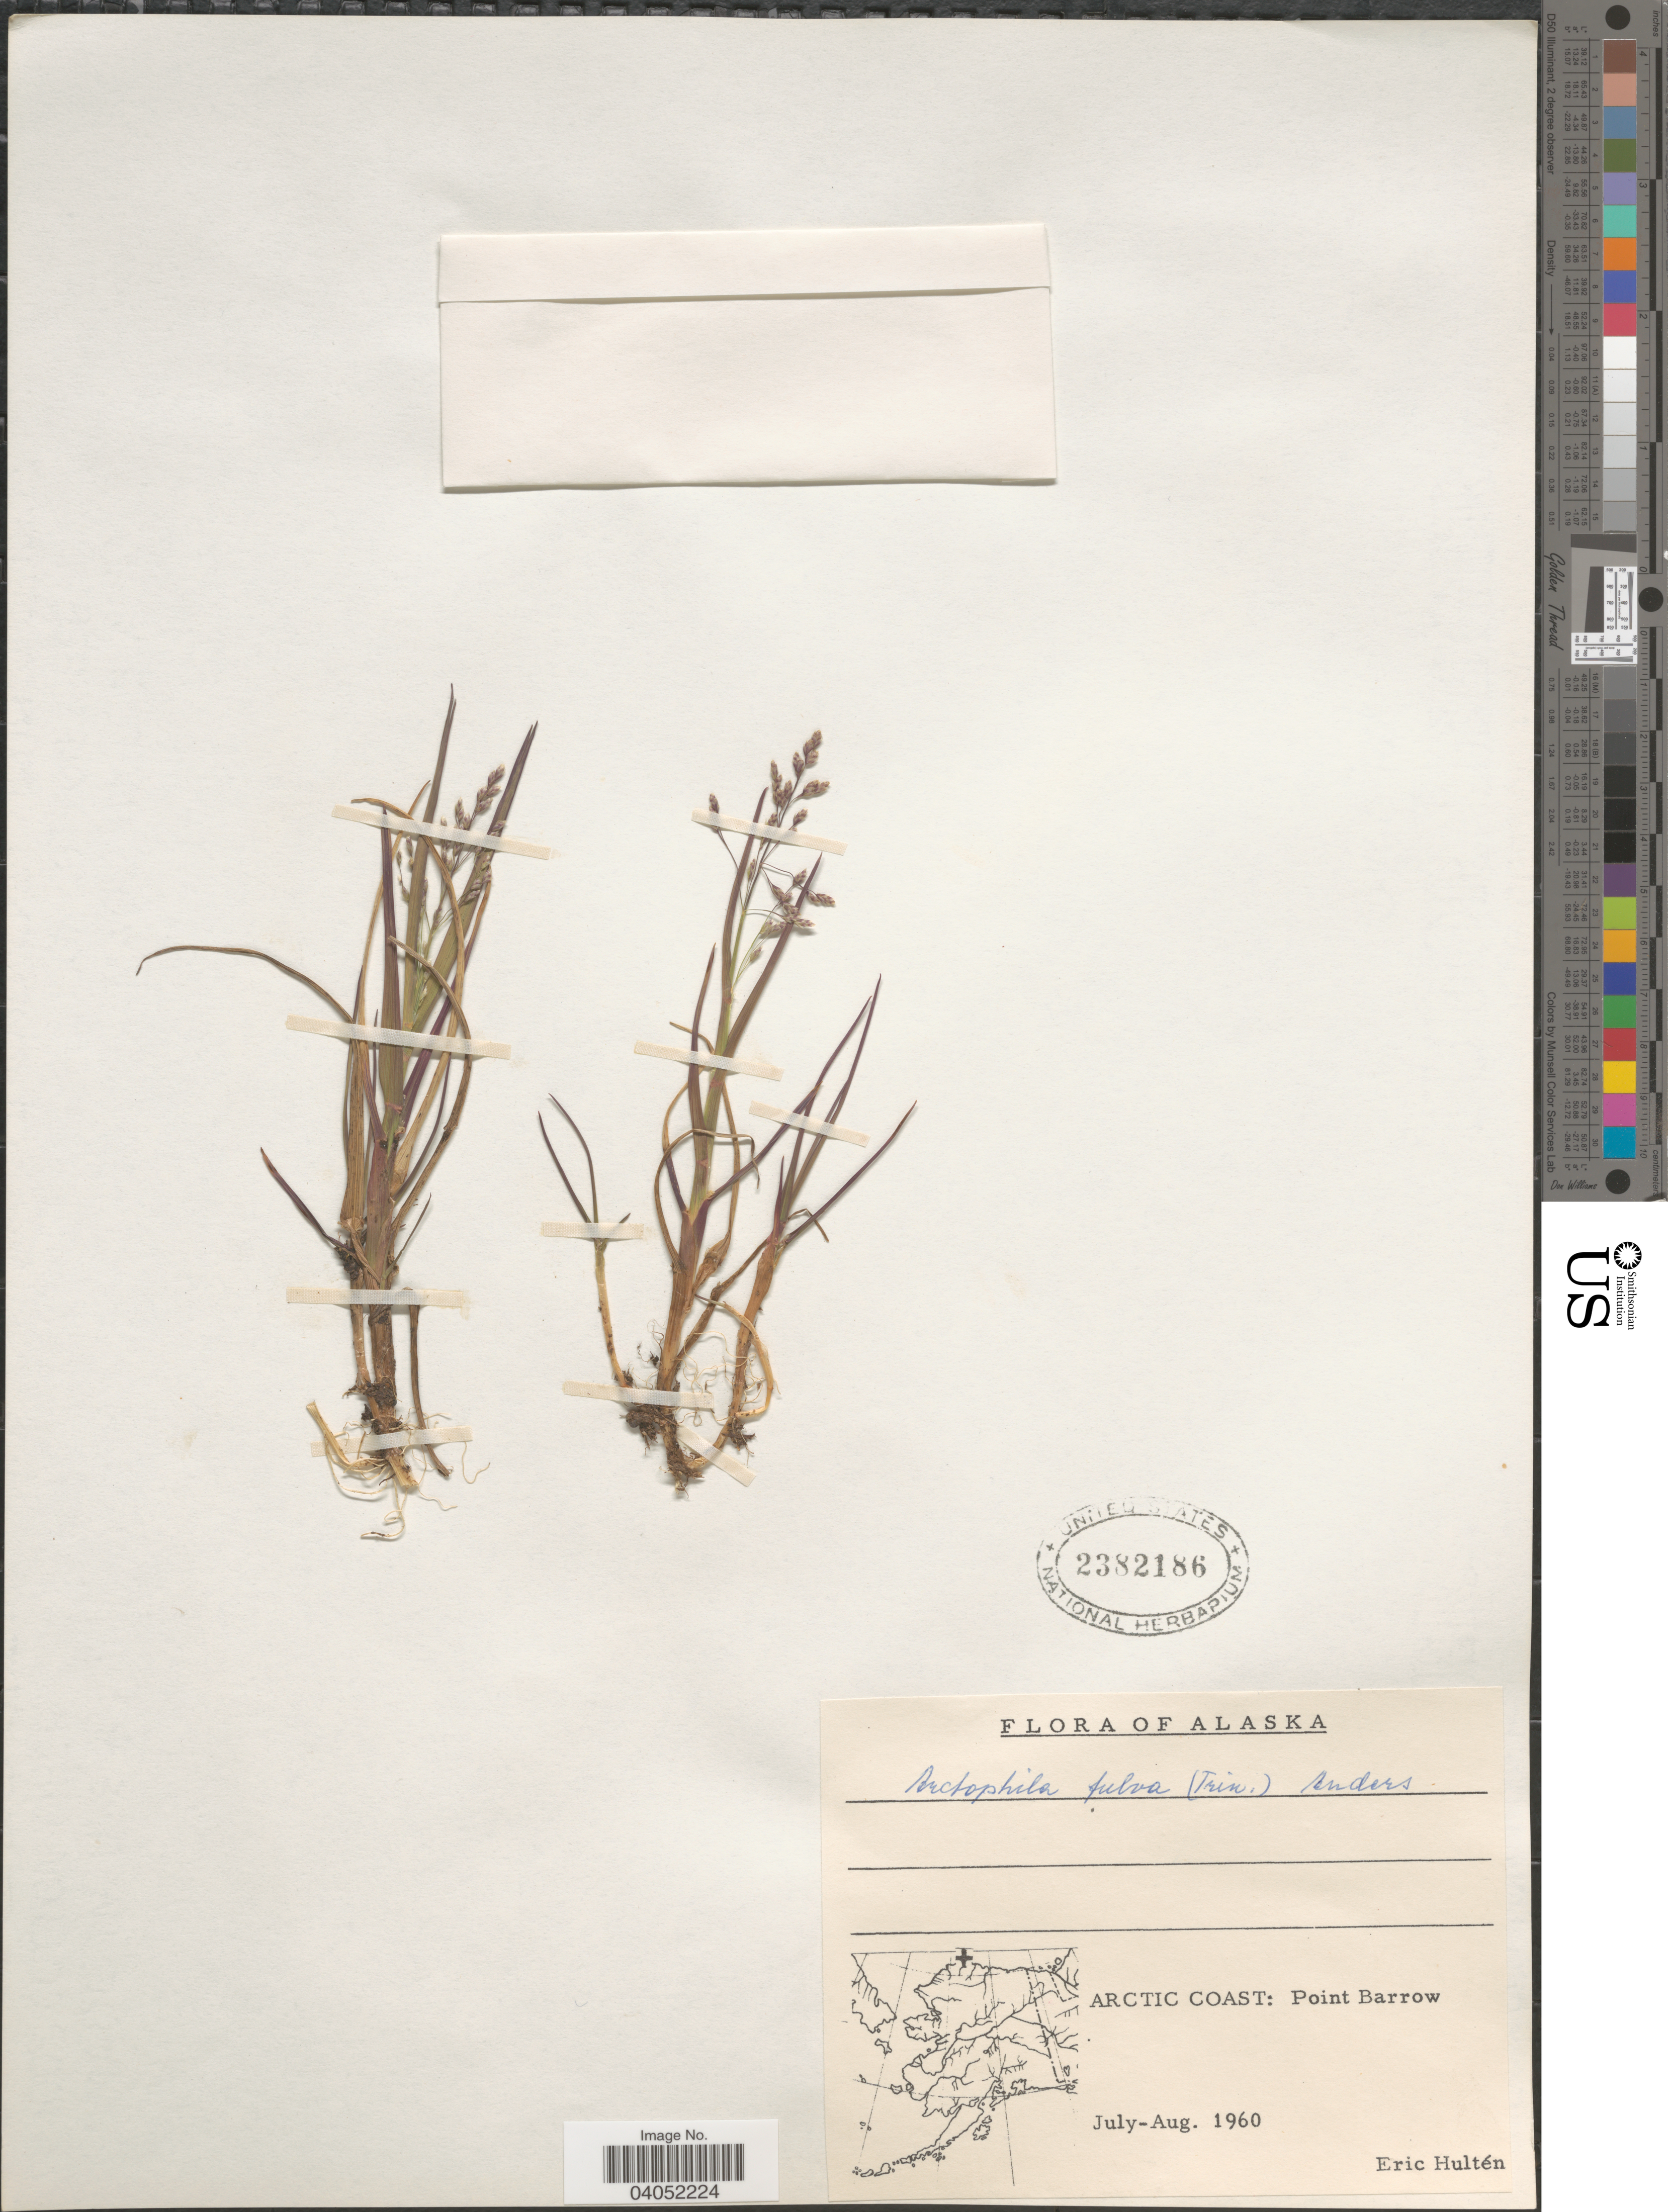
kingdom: Plantae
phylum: Tracheophyta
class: Liliopsida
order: Poales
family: Poaceae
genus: Arctophila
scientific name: Arctophila fulva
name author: (Trin.) Andersson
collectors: E. G. Hultén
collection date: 1960-07/1960-08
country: United States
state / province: Alaska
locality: Arctic Coast: Point Barrow.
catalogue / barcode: US 2382186